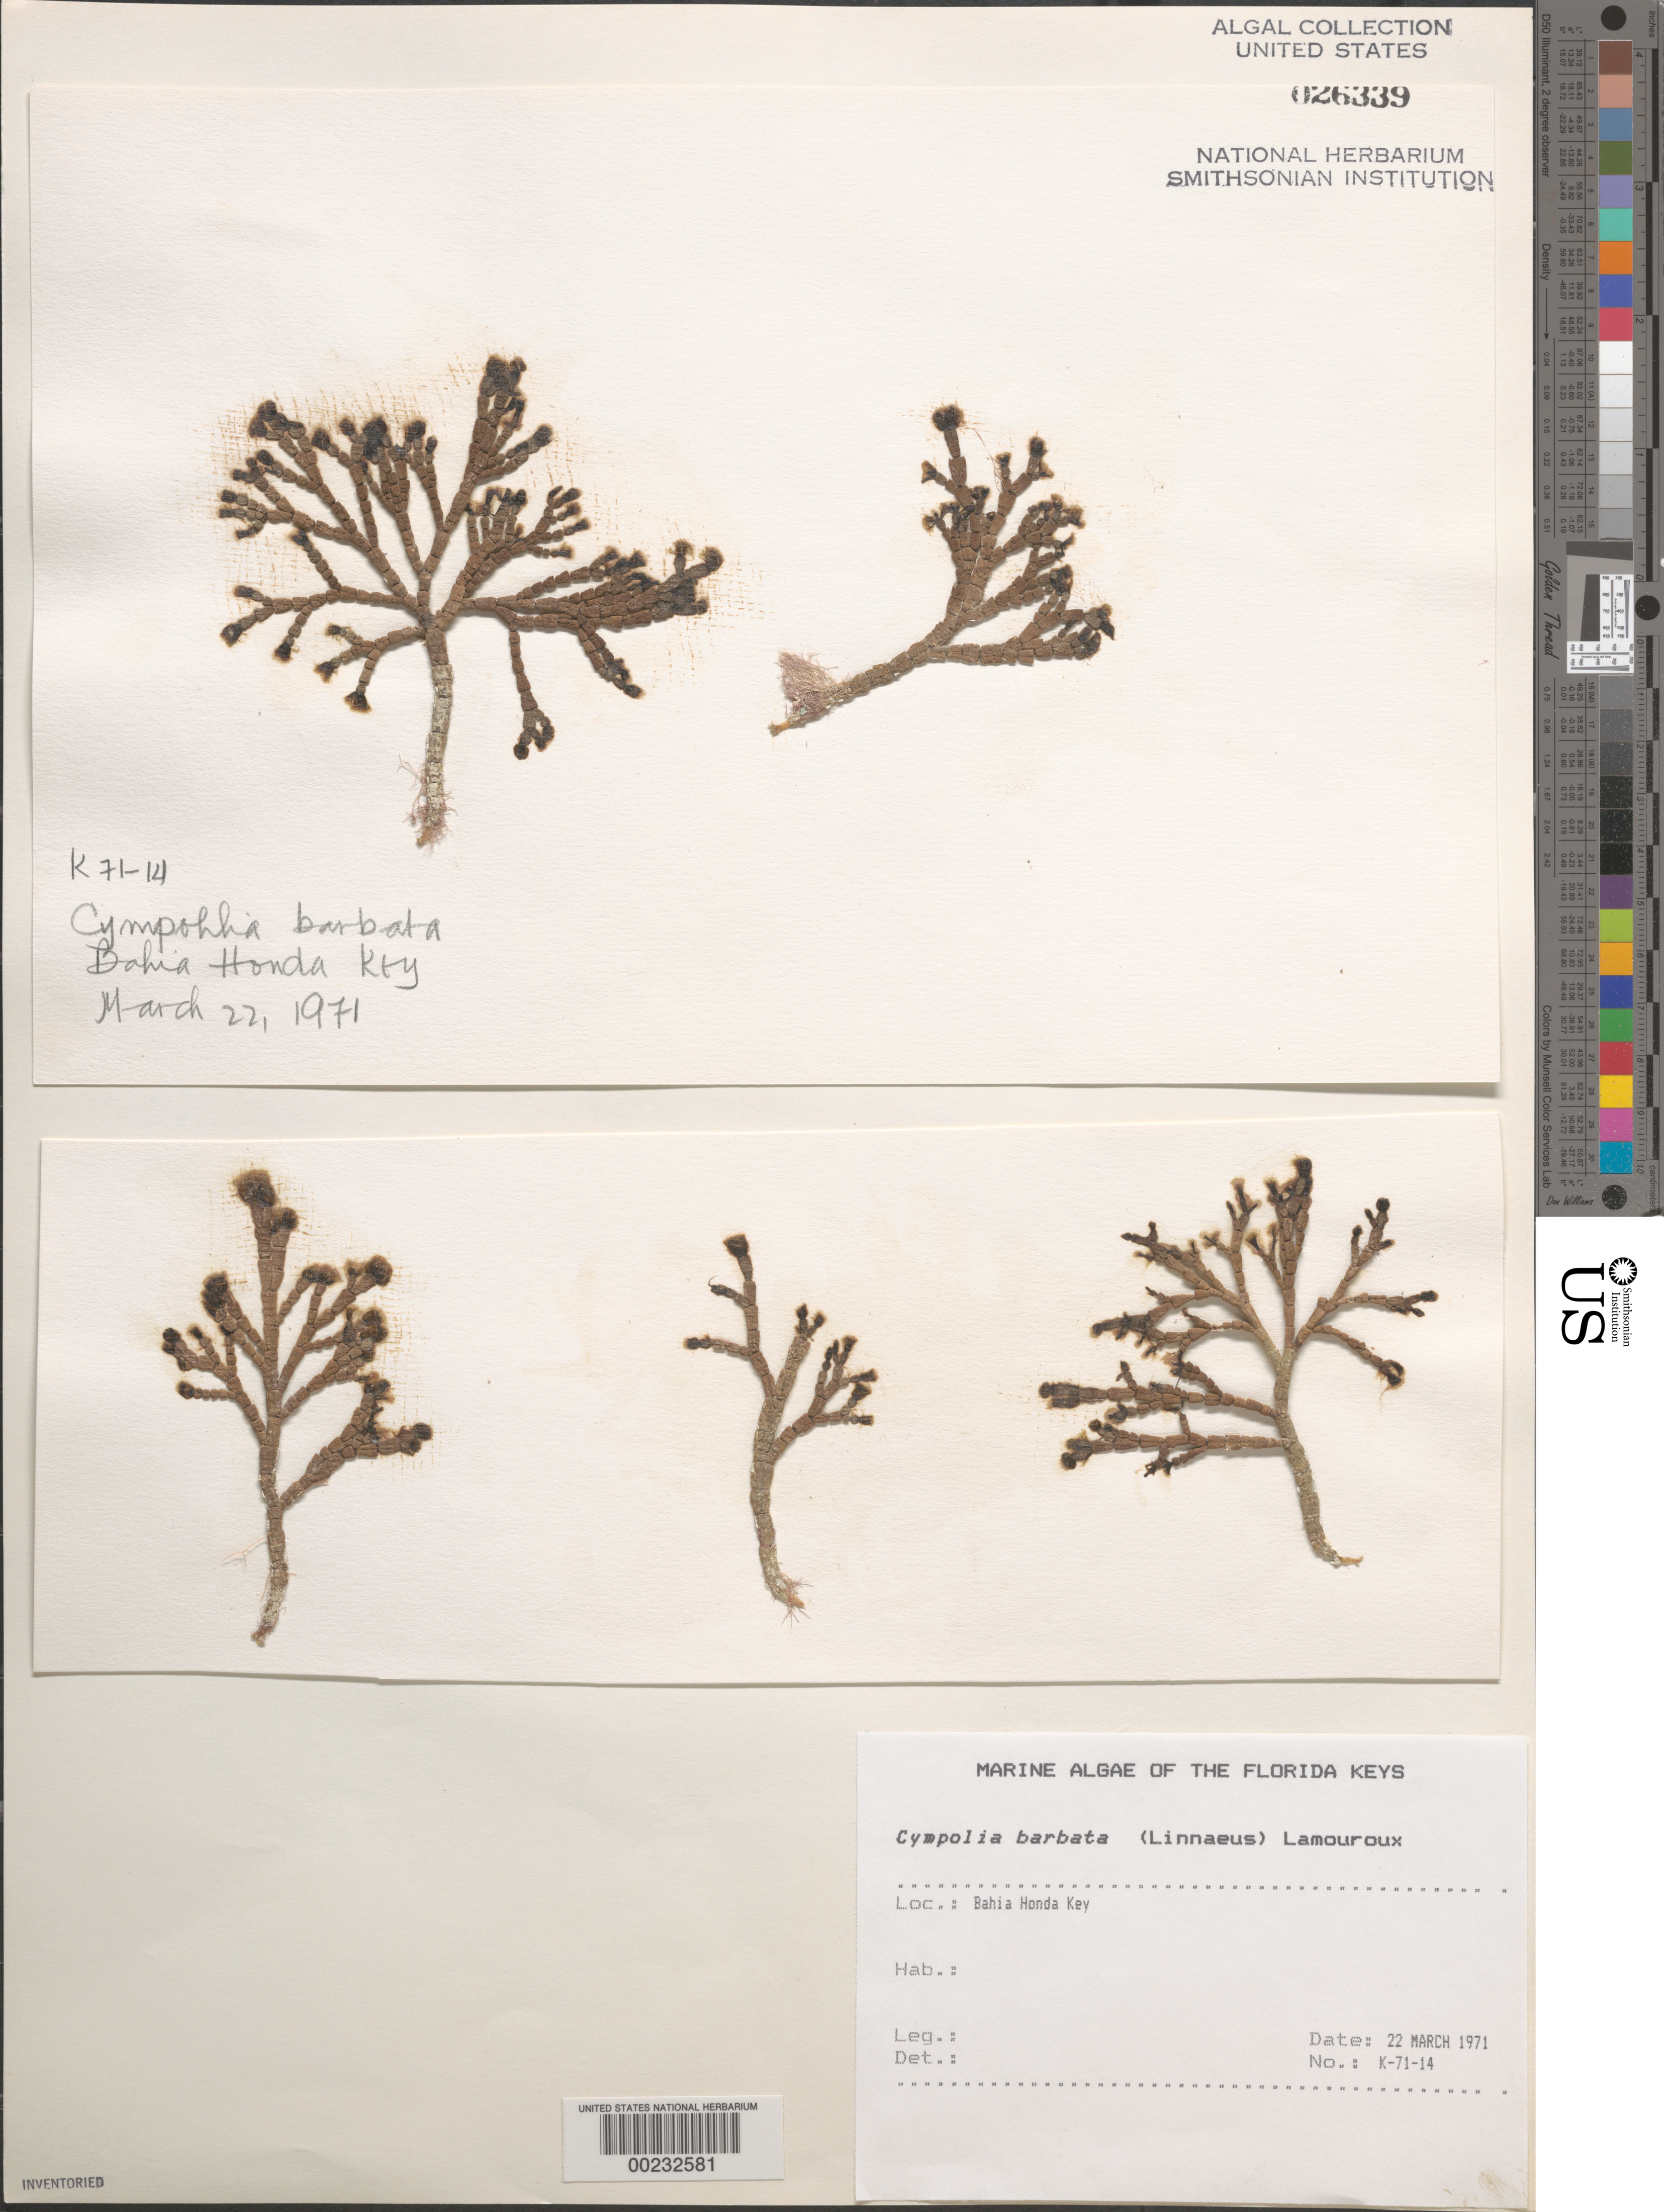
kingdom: Plantae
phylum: Chlorophyta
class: Ulvophyceae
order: Dasycladales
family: Dasycladaceae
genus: Cymopolia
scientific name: Cymopolia barbata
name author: (L.) J.V.Lamouroux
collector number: K-71-14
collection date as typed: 22 Mar 1971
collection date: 1971-03-22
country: United States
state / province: Florida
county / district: Monroe County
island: Bahia Honda Key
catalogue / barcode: US 26339